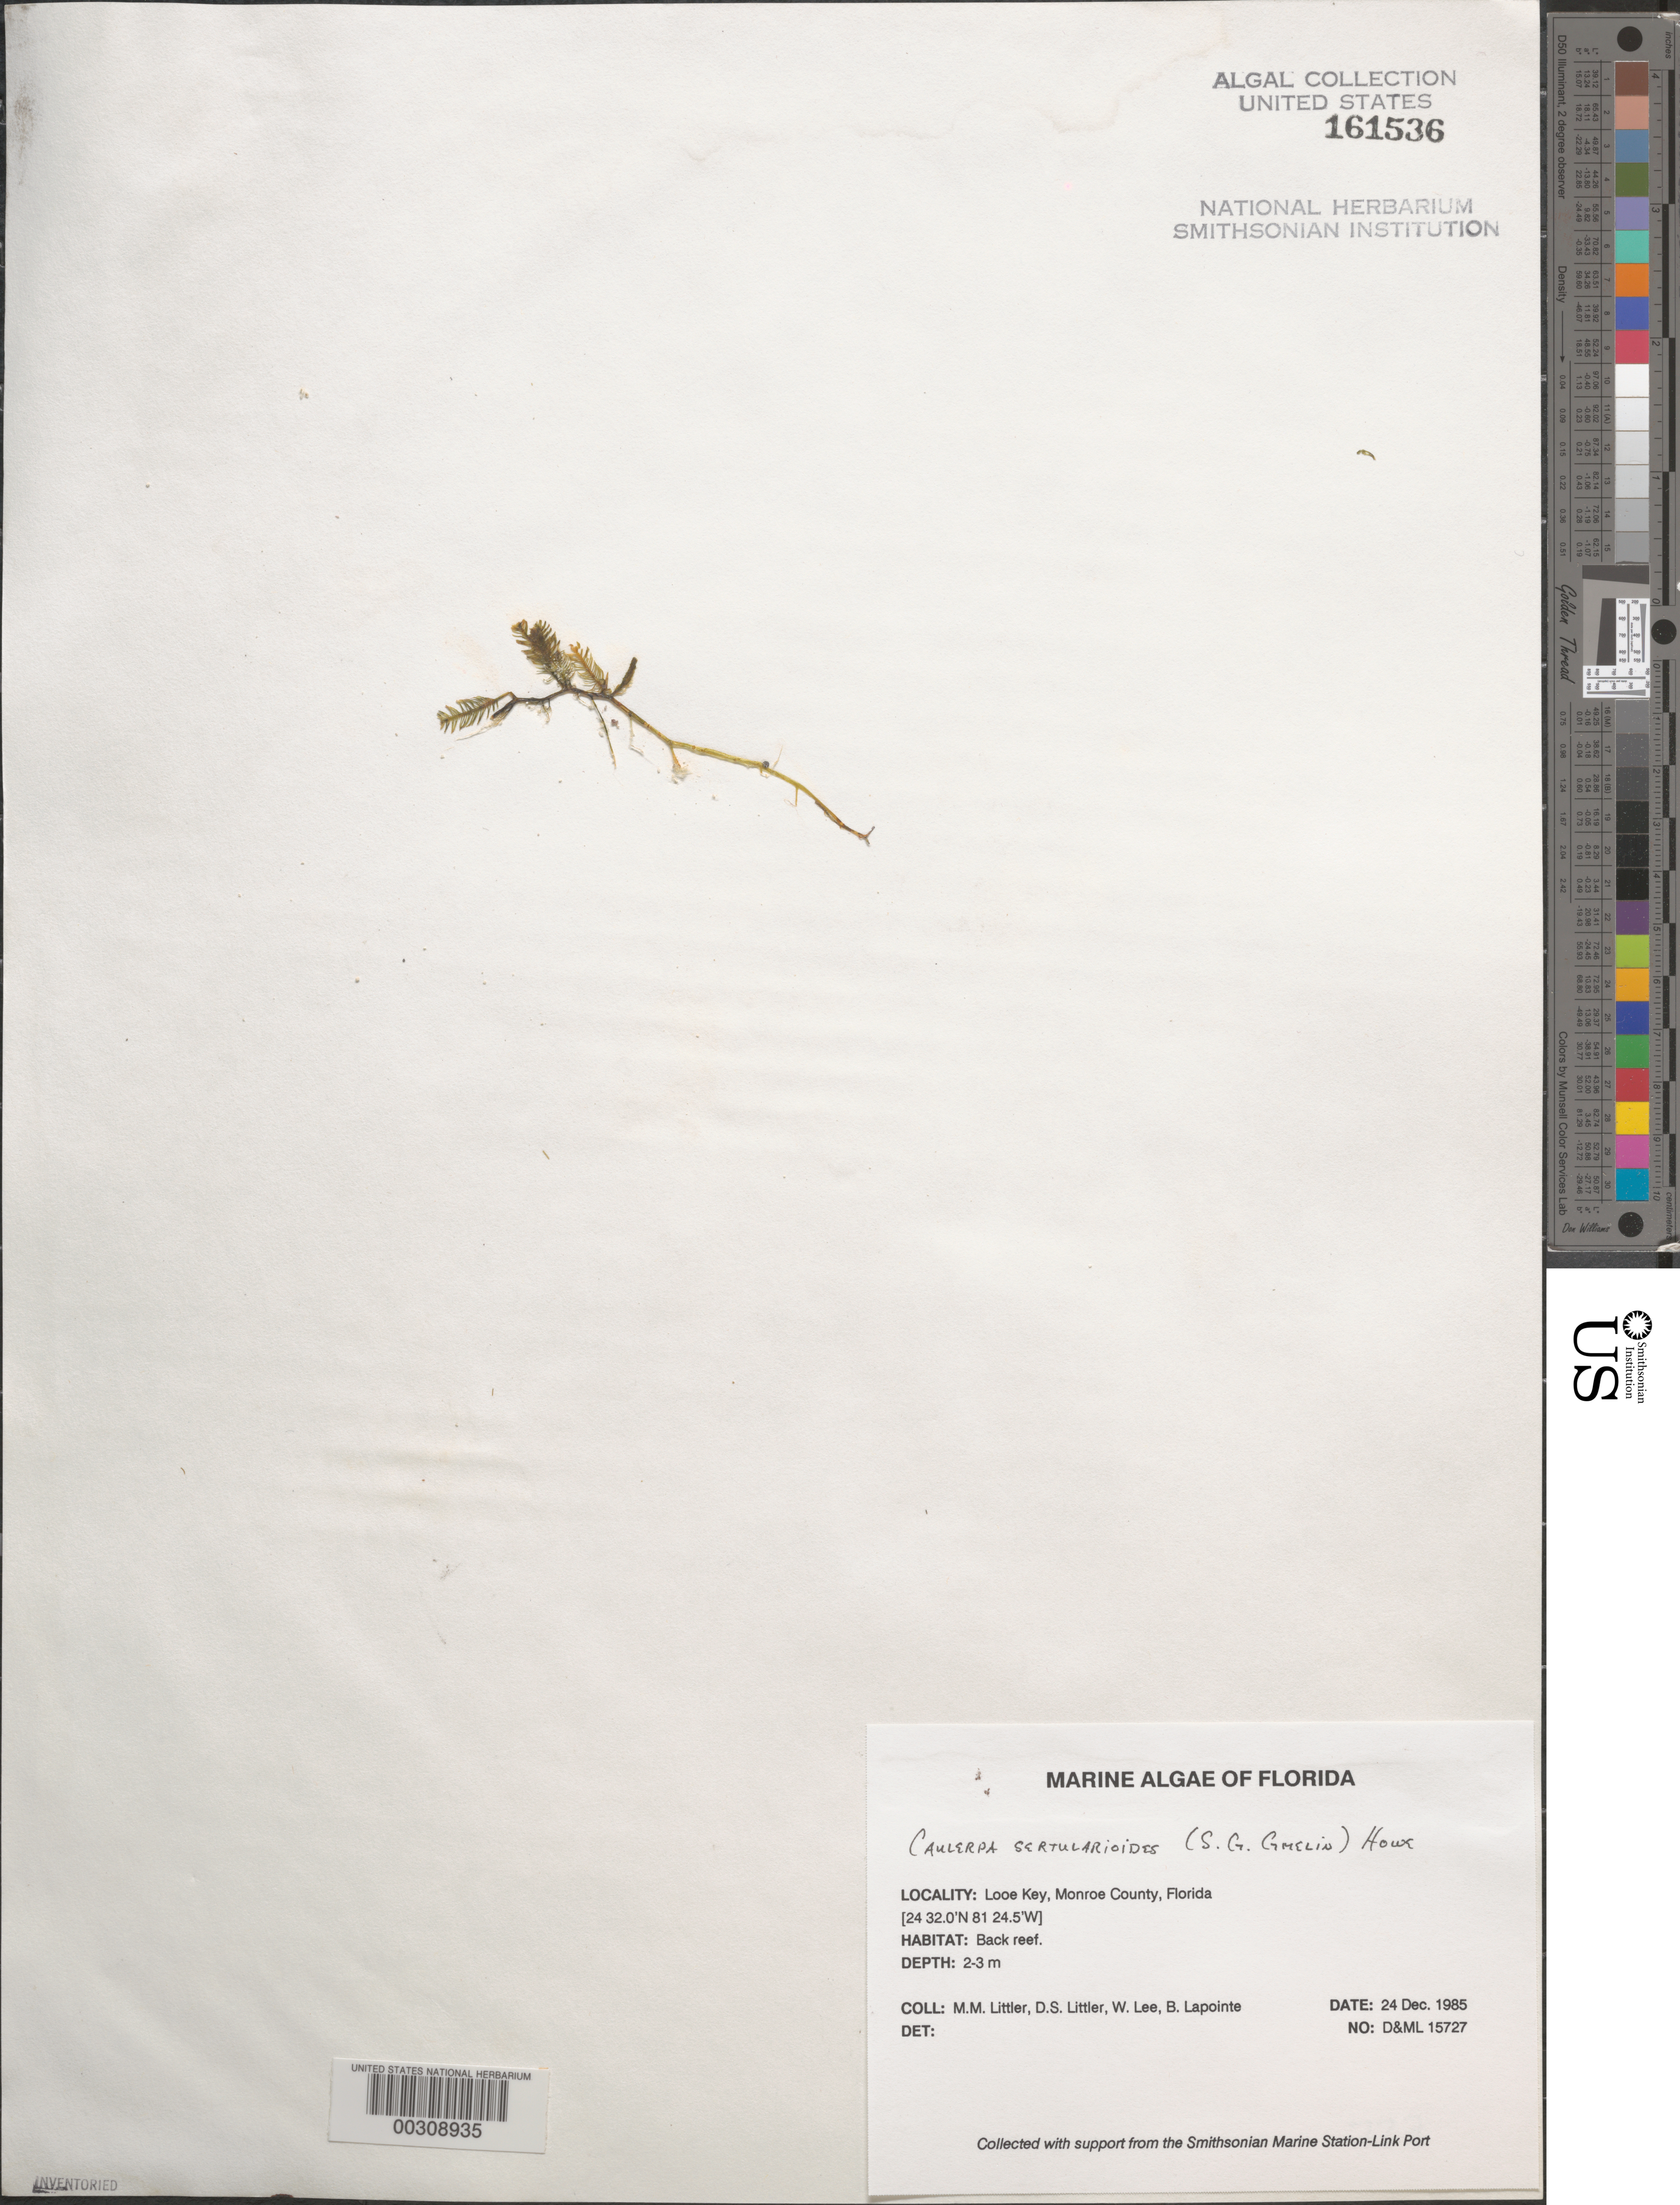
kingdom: Plantae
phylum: Chlorophyta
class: Ulvophyceae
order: Bryopsidales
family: Caulerpaceae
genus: Caulerpa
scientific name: Caulerpa sertularioides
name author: (S.G. Gmel.) M. Howe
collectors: M. M. Littler, D. S. Littler, W. Lee & B. Lapointe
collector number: D&ML 15727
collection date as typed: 24 Dec 1985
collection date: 1985-12-24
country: United States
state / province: Florida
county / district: Monroe County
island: Looe Key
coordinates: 24 32.0' N, 81 24.5' W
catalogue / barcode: US 161536